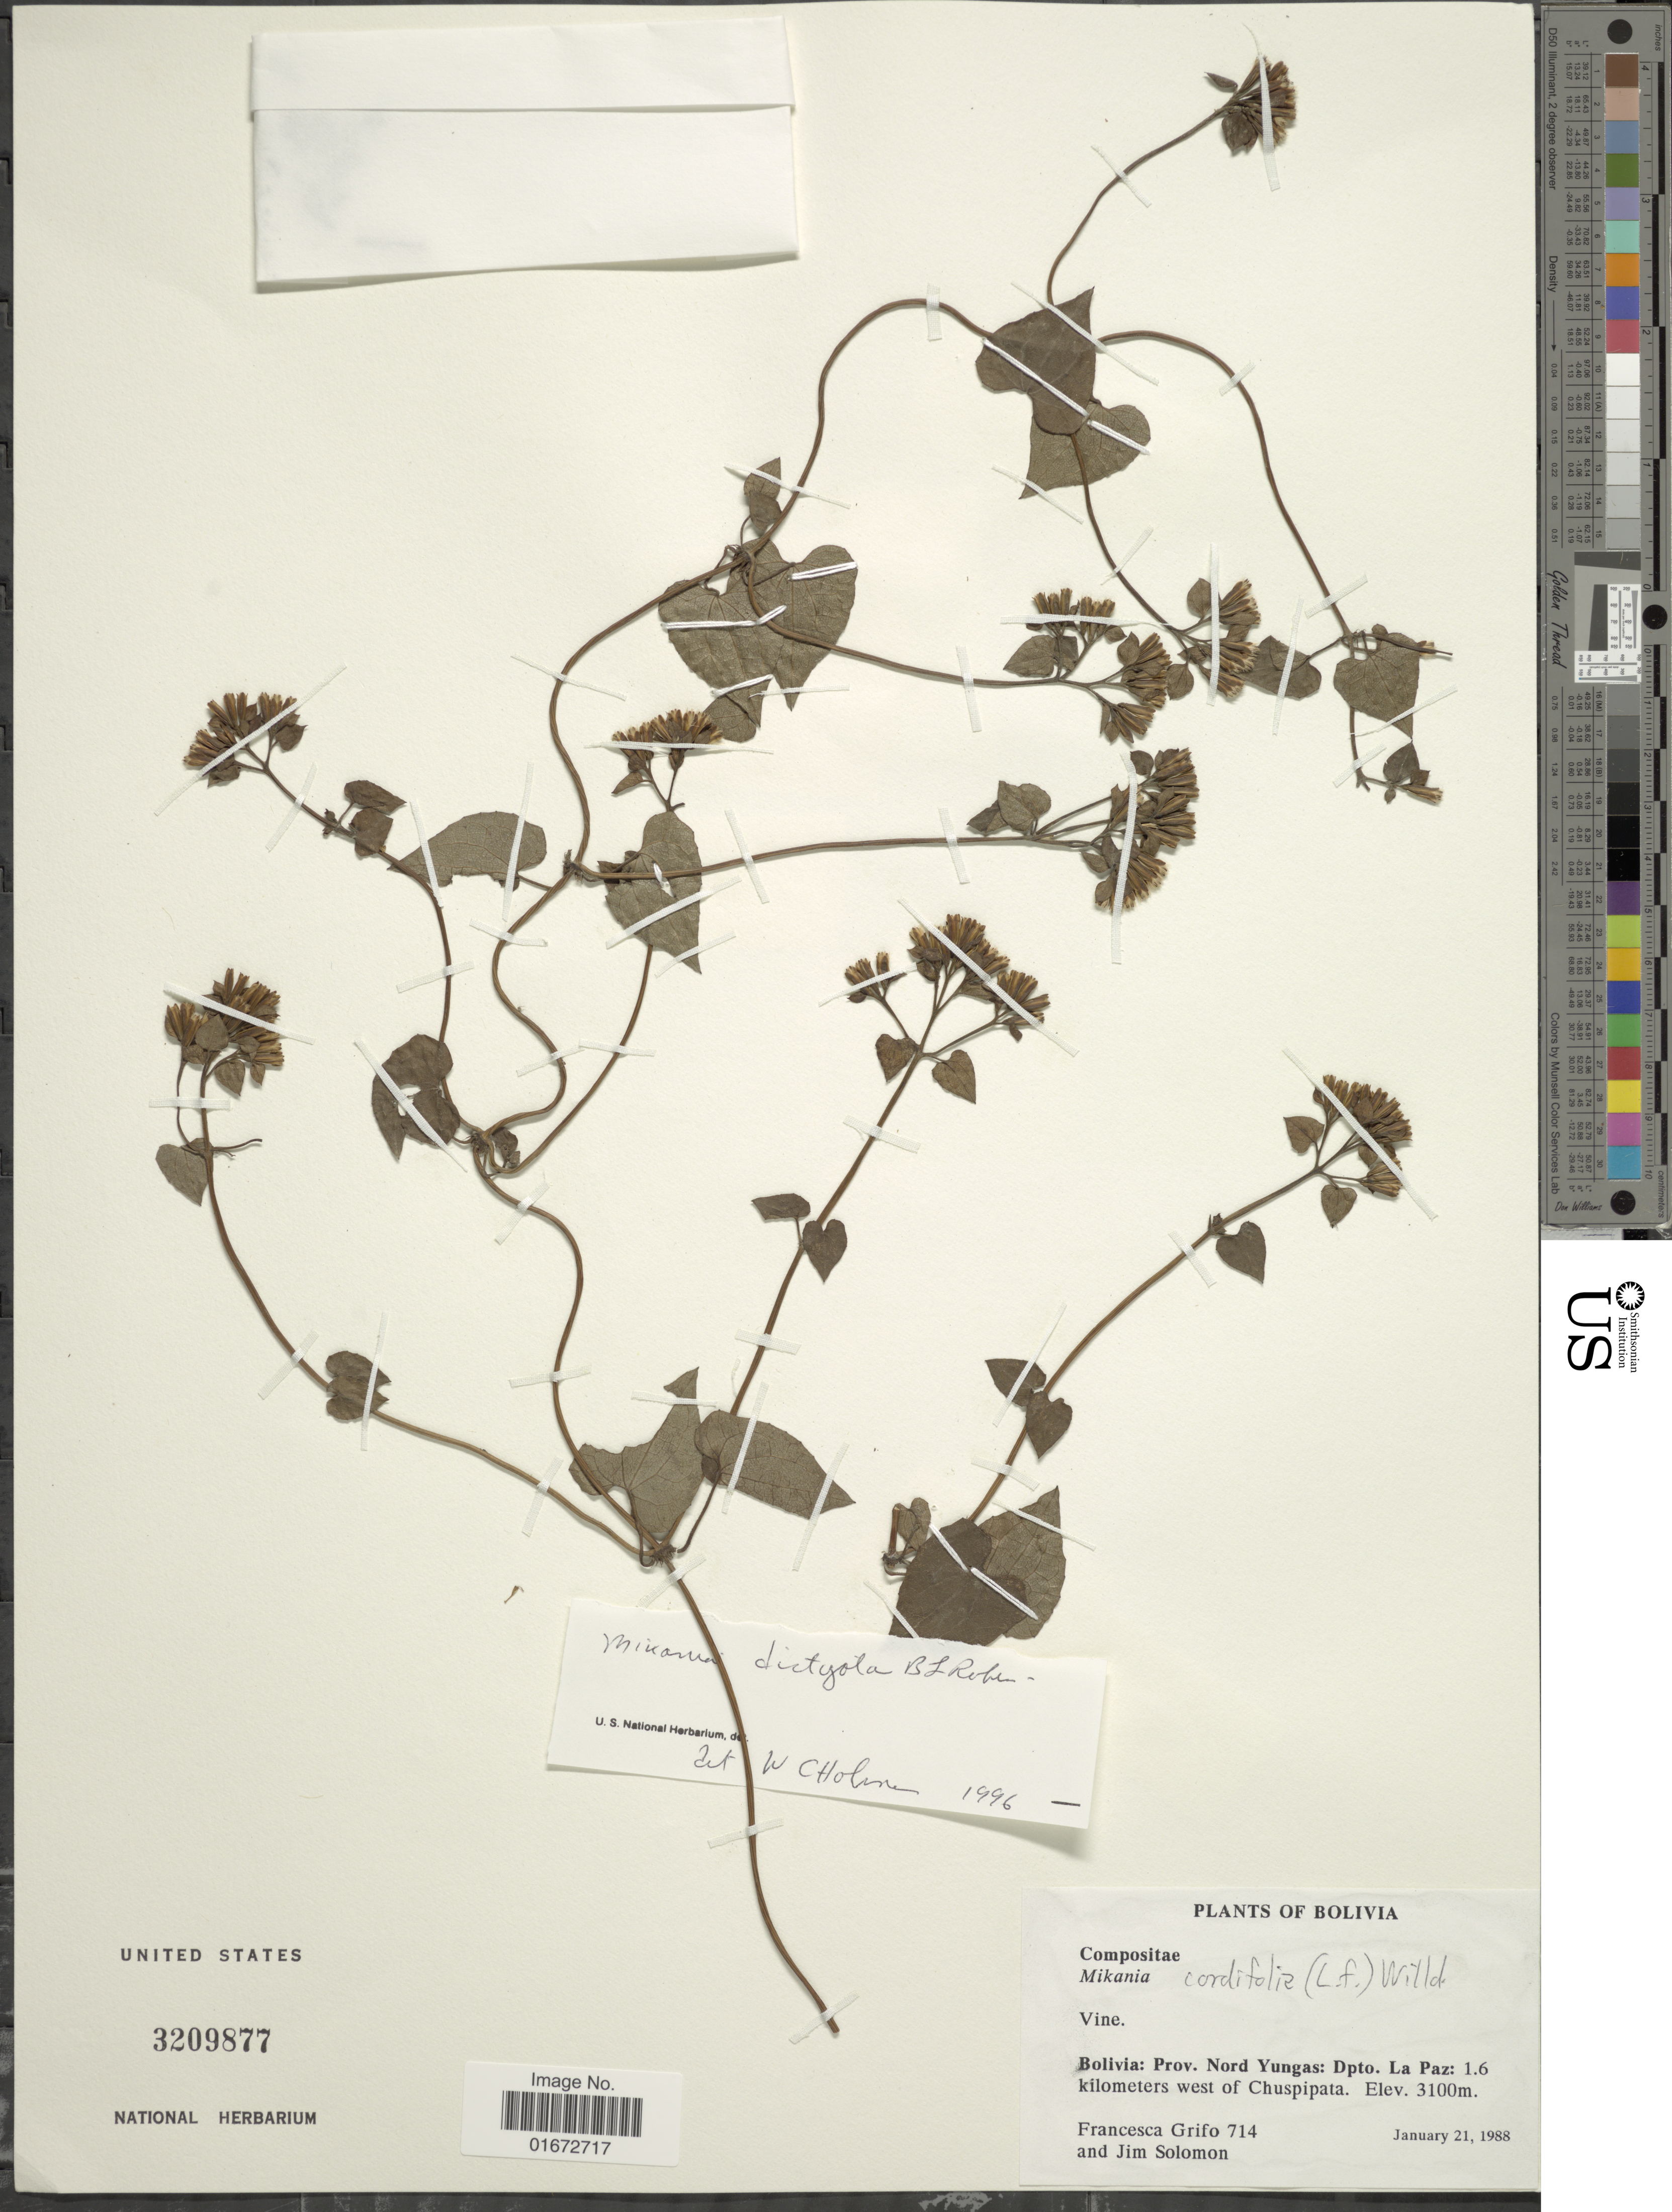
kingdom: Plantae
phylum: Tracheophyta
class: Magnoliopsida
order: Asterales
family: Asteraceae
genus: Mikania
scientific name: Mikania dictyota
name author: B.L. Rob.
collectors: F. Grifo & J. Solomon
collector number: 714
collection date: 1988-01-21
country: Bolivia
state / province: La Paz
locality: Bolivia: Prov. Nord Yungas: Dpto. La Paz: 1.6 kilometers west of Chuspipata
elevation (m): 3100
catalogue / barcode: US 3209877